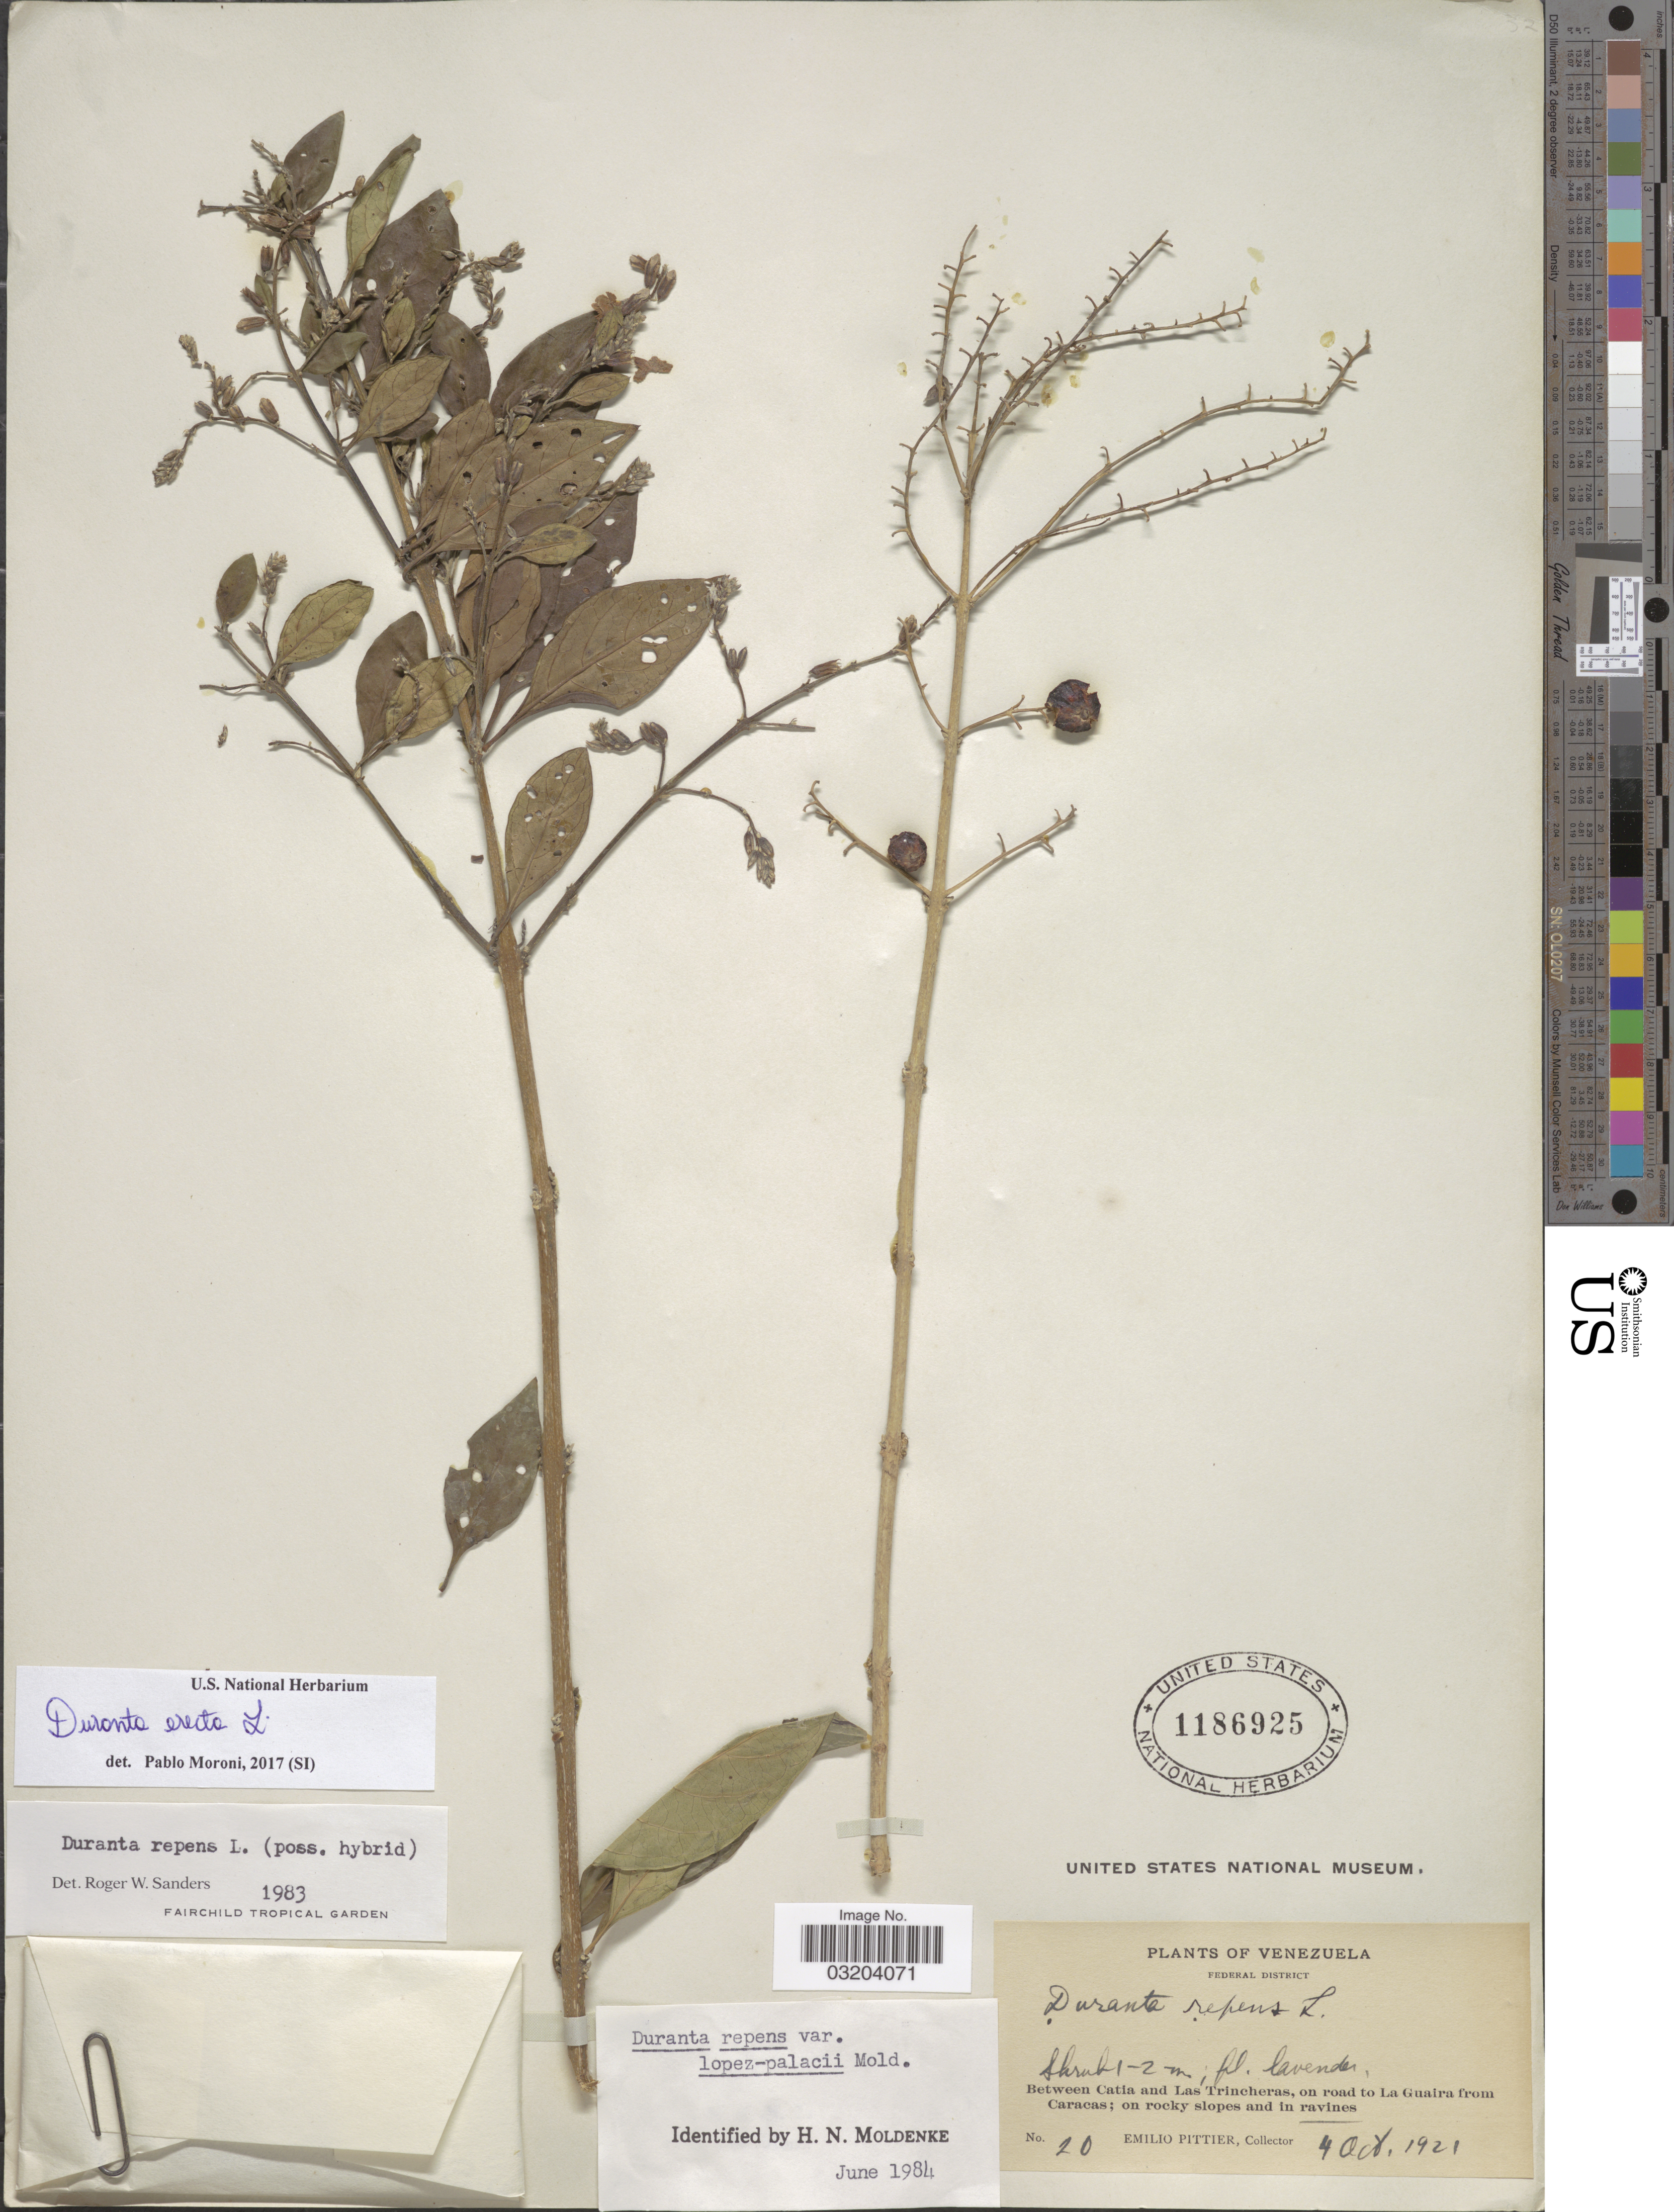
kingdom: Plantae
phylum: Tracheophyta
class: Magnoliopsida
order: Lamiales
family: Verbenaceae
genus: Duranta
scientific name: Duranta erecta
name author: L.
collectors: E. Pittier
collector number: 20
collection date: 1921-10-04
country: Venezuela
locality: Federal District. Between Catia and Las Trincheras, on road to La Guaira from Caracas.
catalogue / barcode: US 1186925